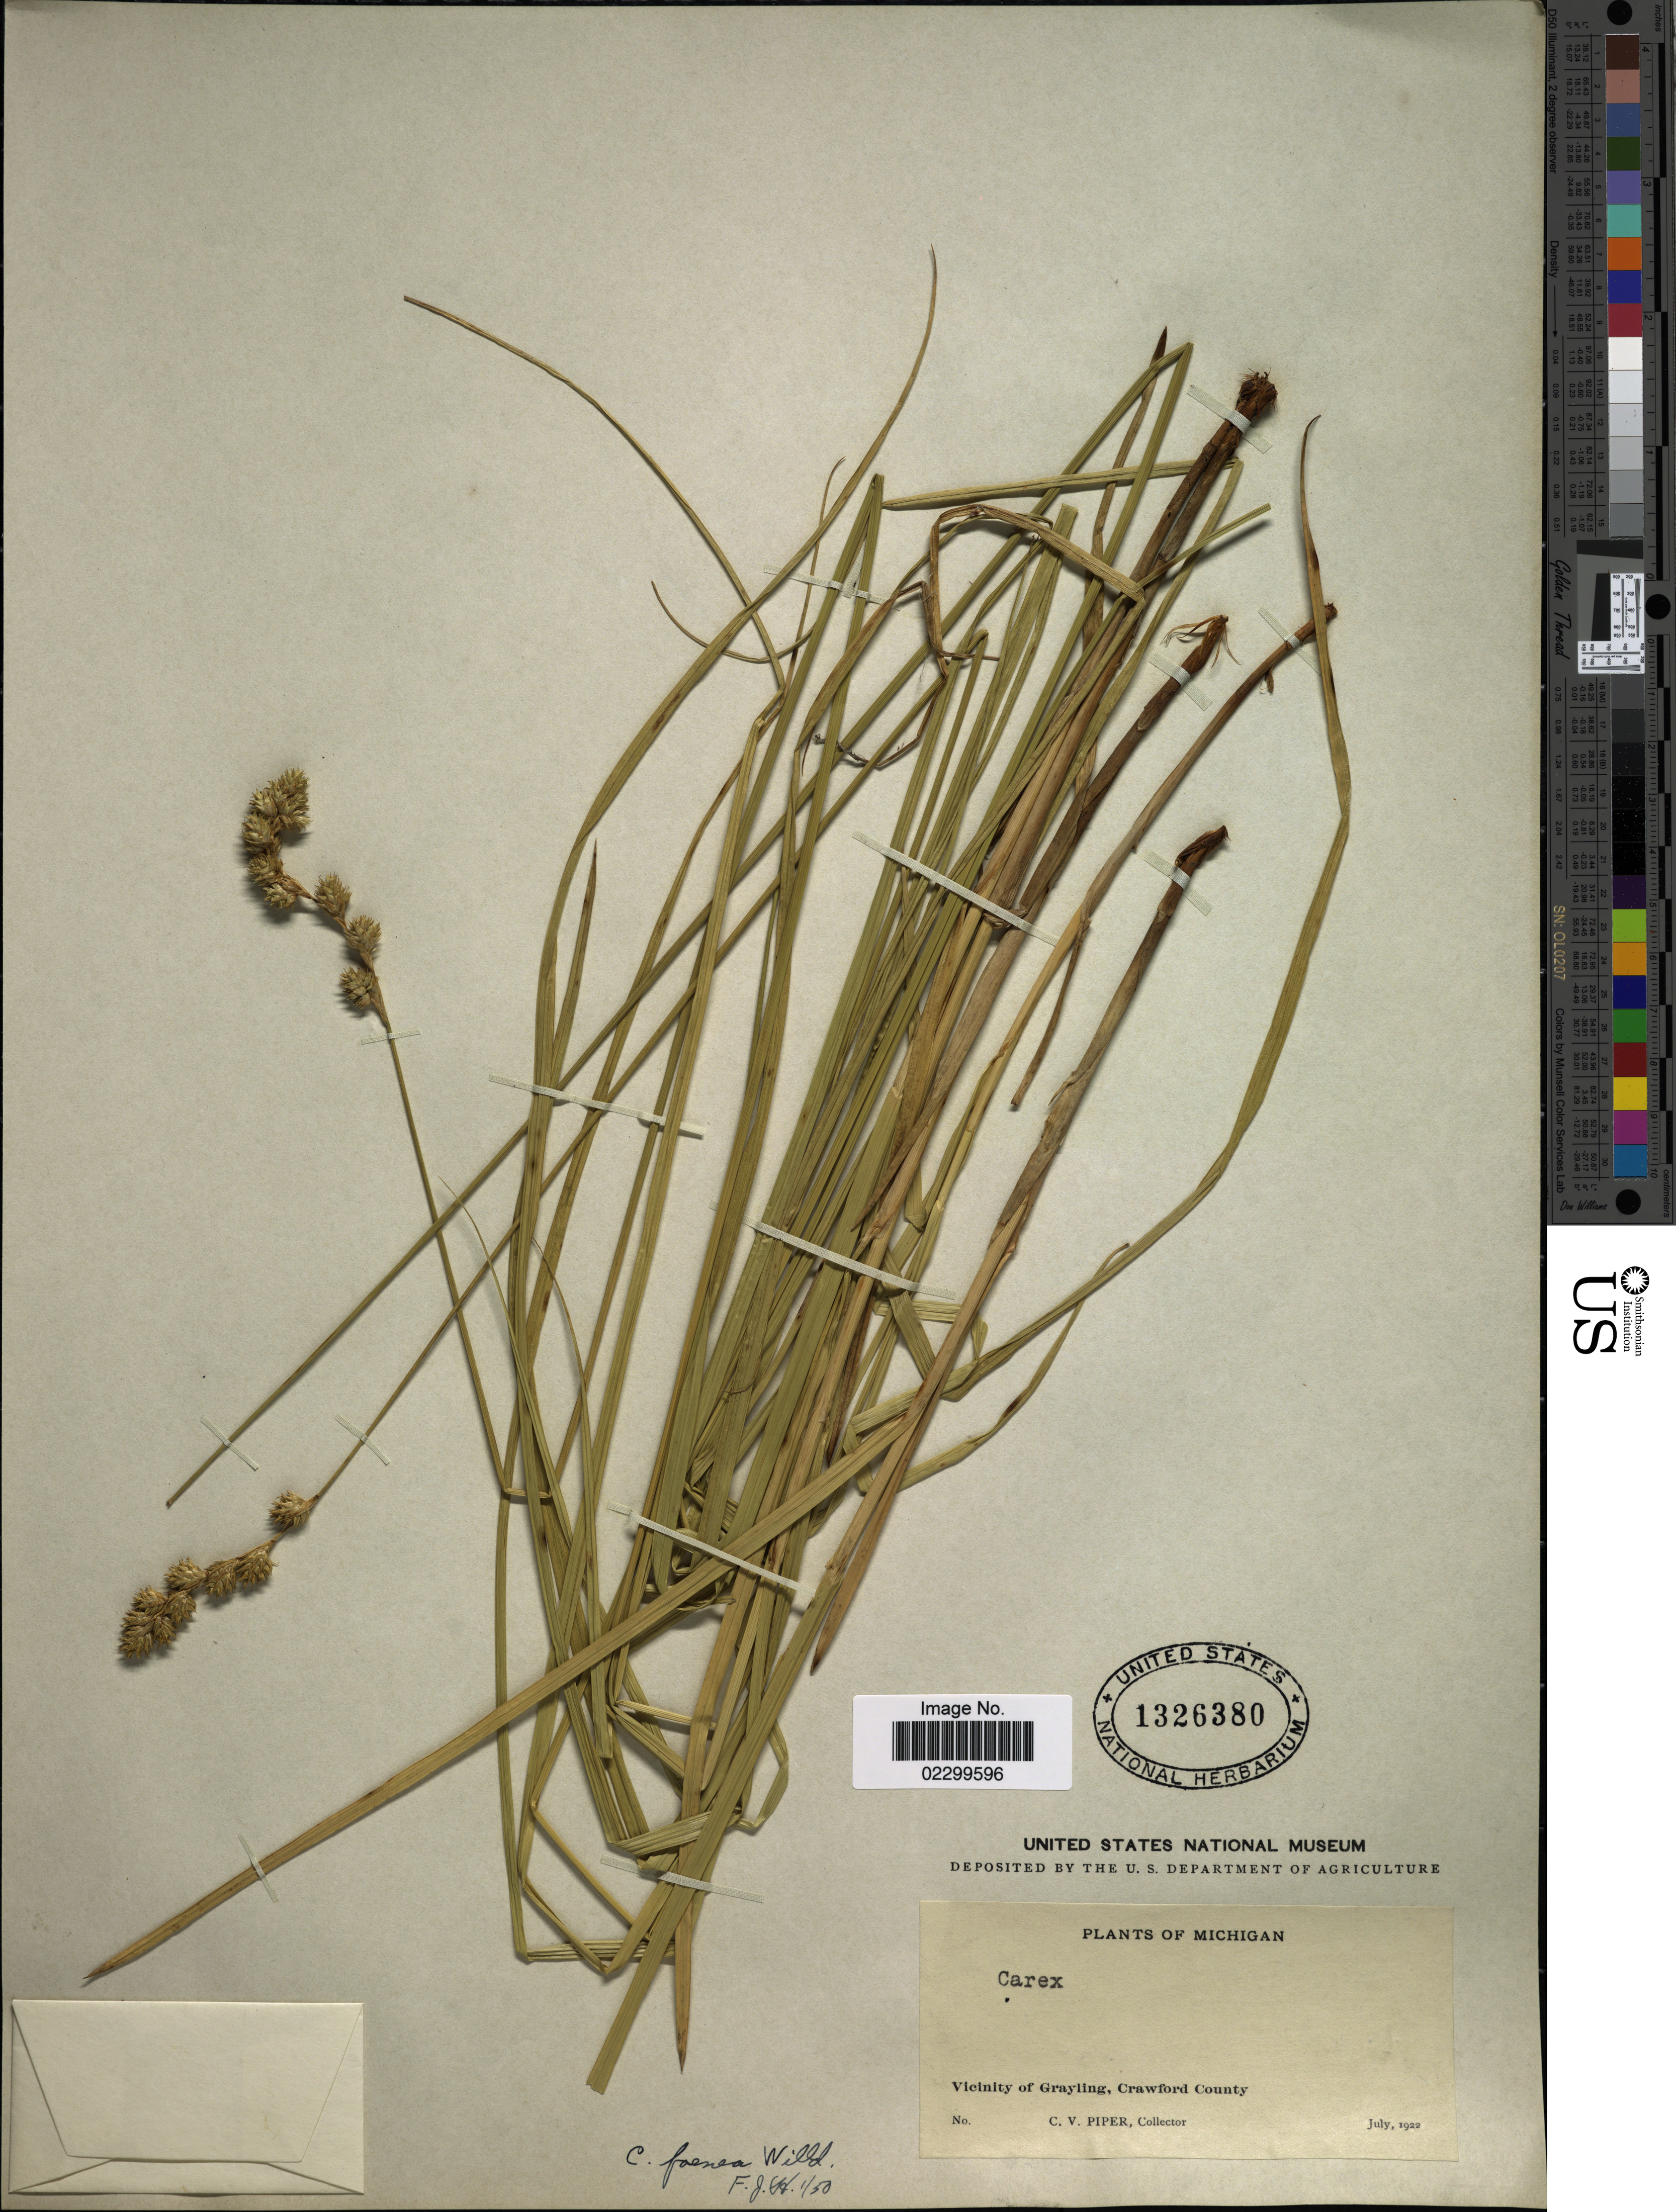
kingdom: Plantae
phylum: Tracheophyta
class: Liliopsida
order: Poales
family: Cyperaceae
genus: Carex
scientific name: Carex foenea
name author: Willd.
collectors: C. V. Piper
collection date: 1922-07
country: United States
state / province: Michigan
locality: Vicinity of Grayling, Crawford County.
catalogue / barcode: US 1326380